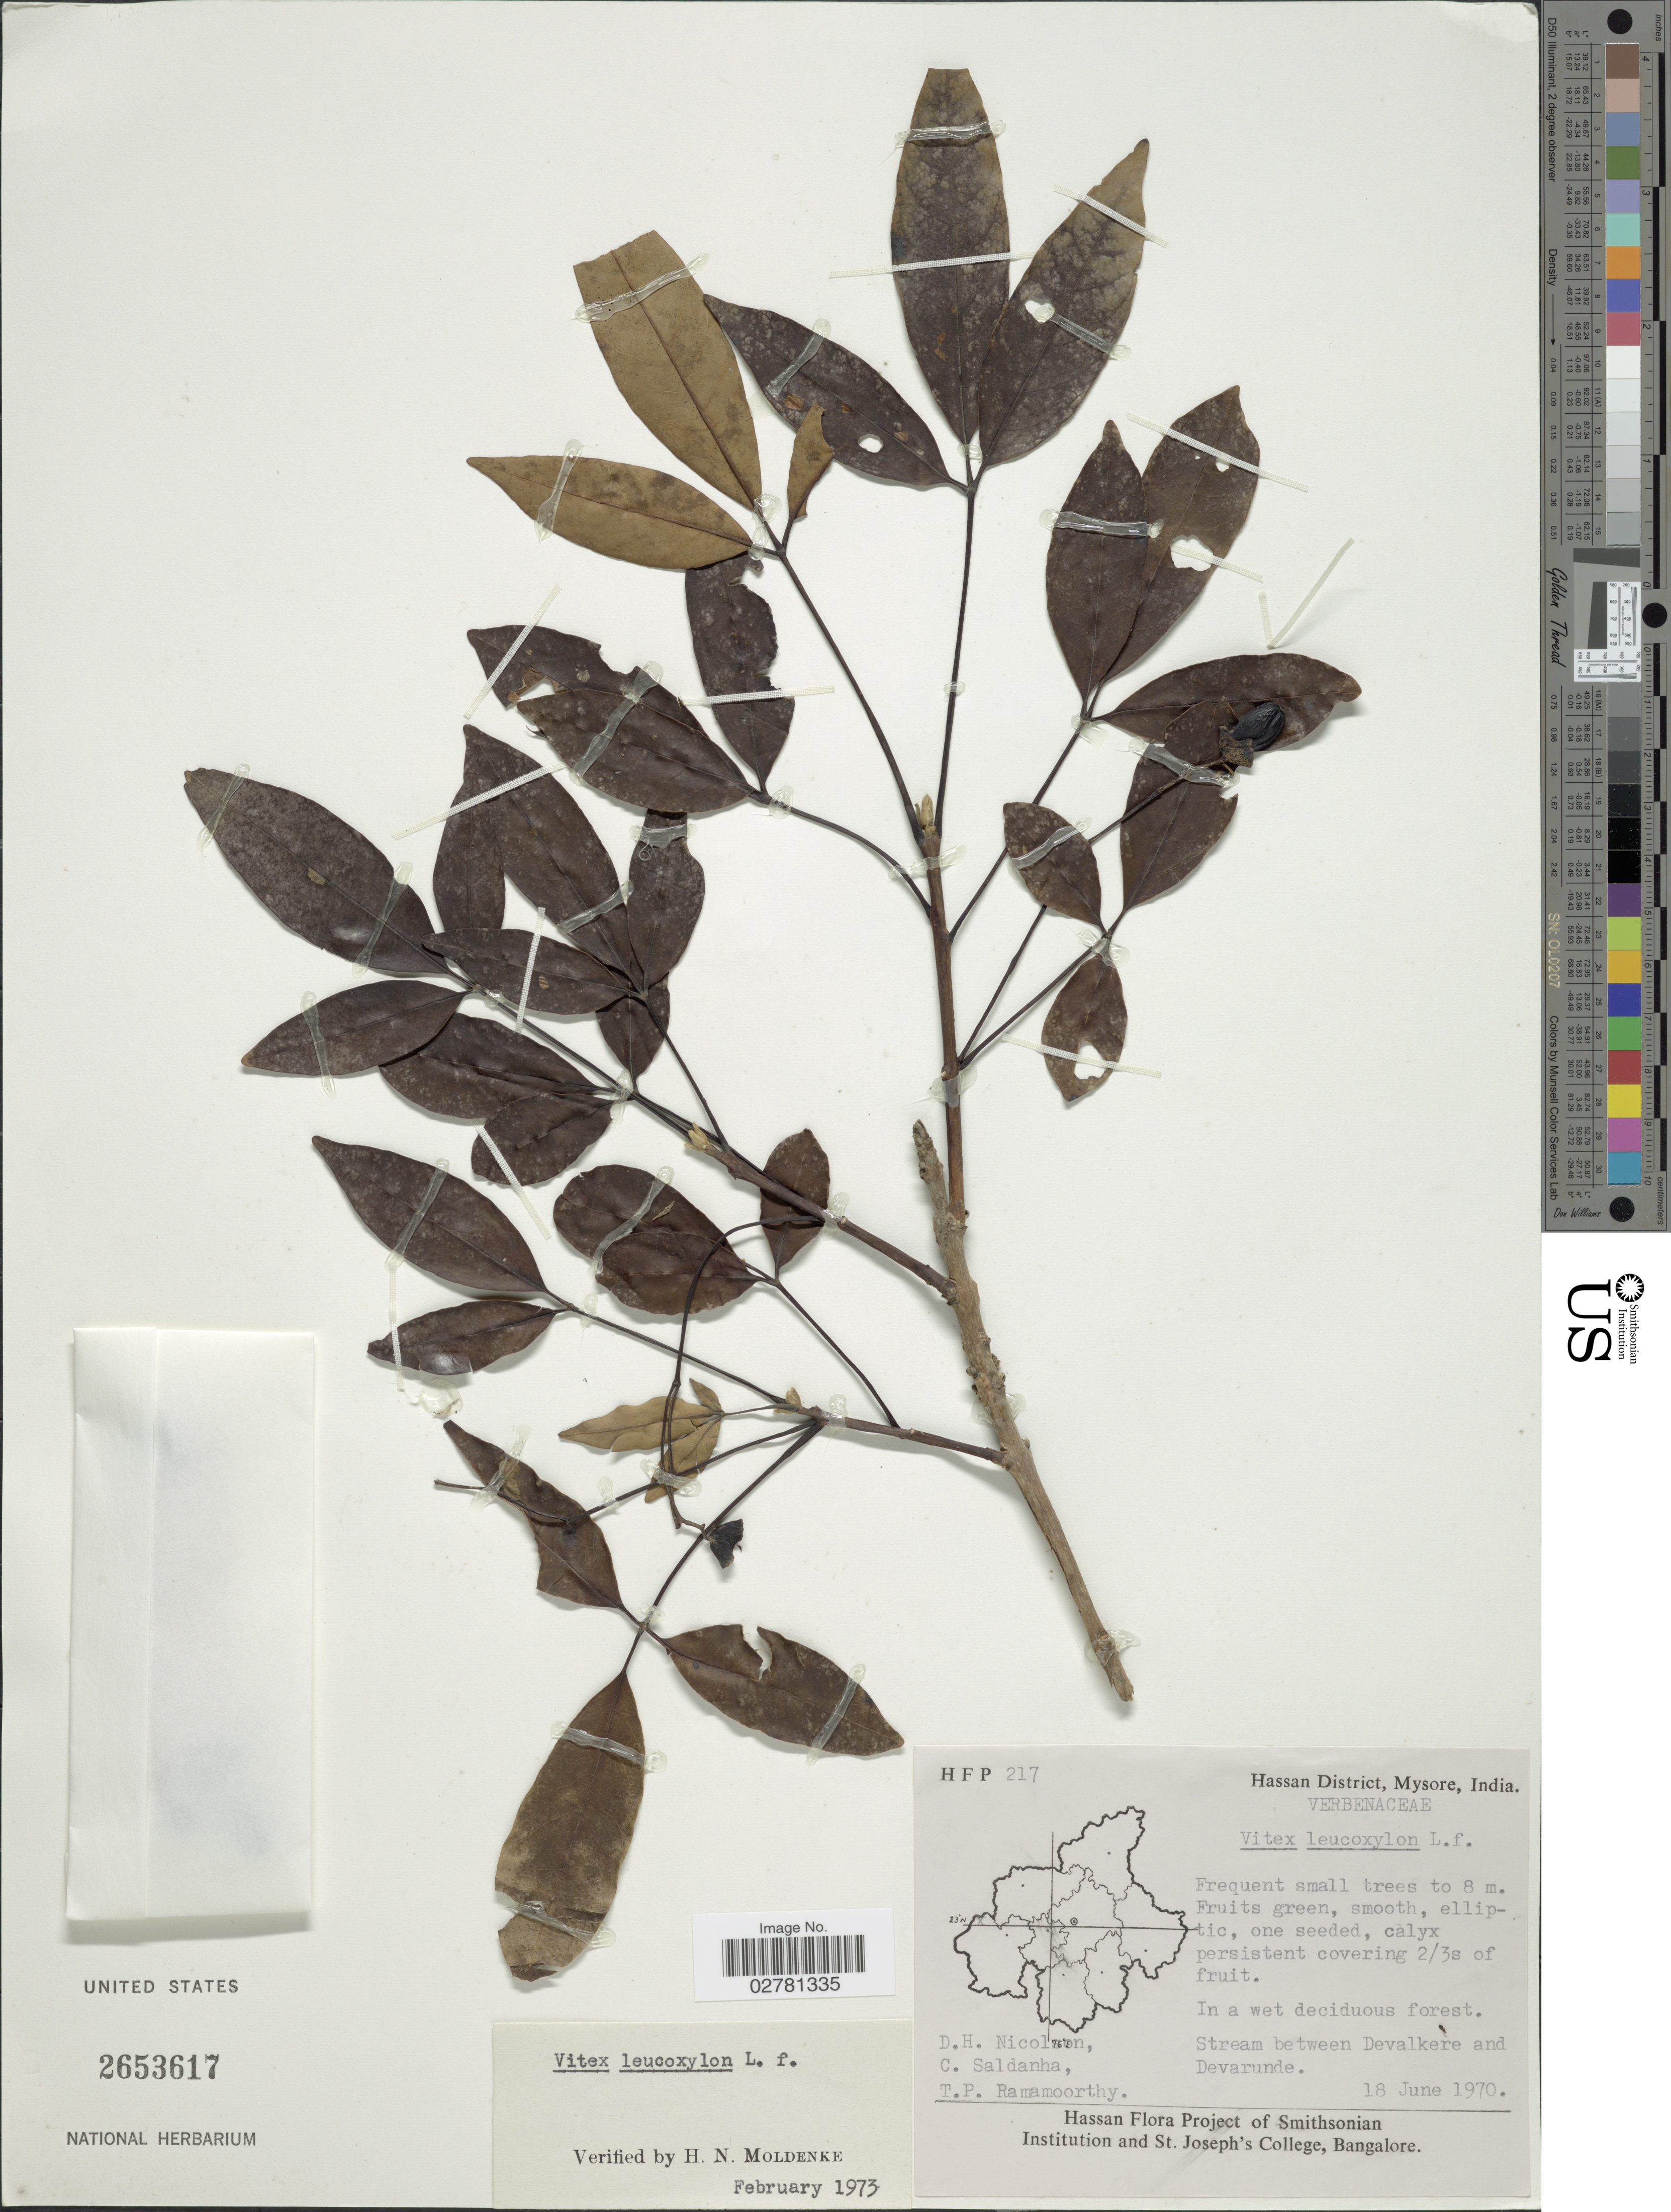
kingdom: Plantae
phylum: Tracheophyta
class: Magnoliopsida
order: Lamiales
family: Lamiaceae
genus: Vitex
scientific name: Vitex leucoxylon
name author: L. f.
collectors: D. H. Nicolson, C. Saldanha & T. P. Ramamoorthy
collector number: HFP217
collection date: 1970-06-18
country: India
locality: Hassan District, Mysore. Stream between Devalkere and Devarunde.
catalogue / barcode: US 2653617